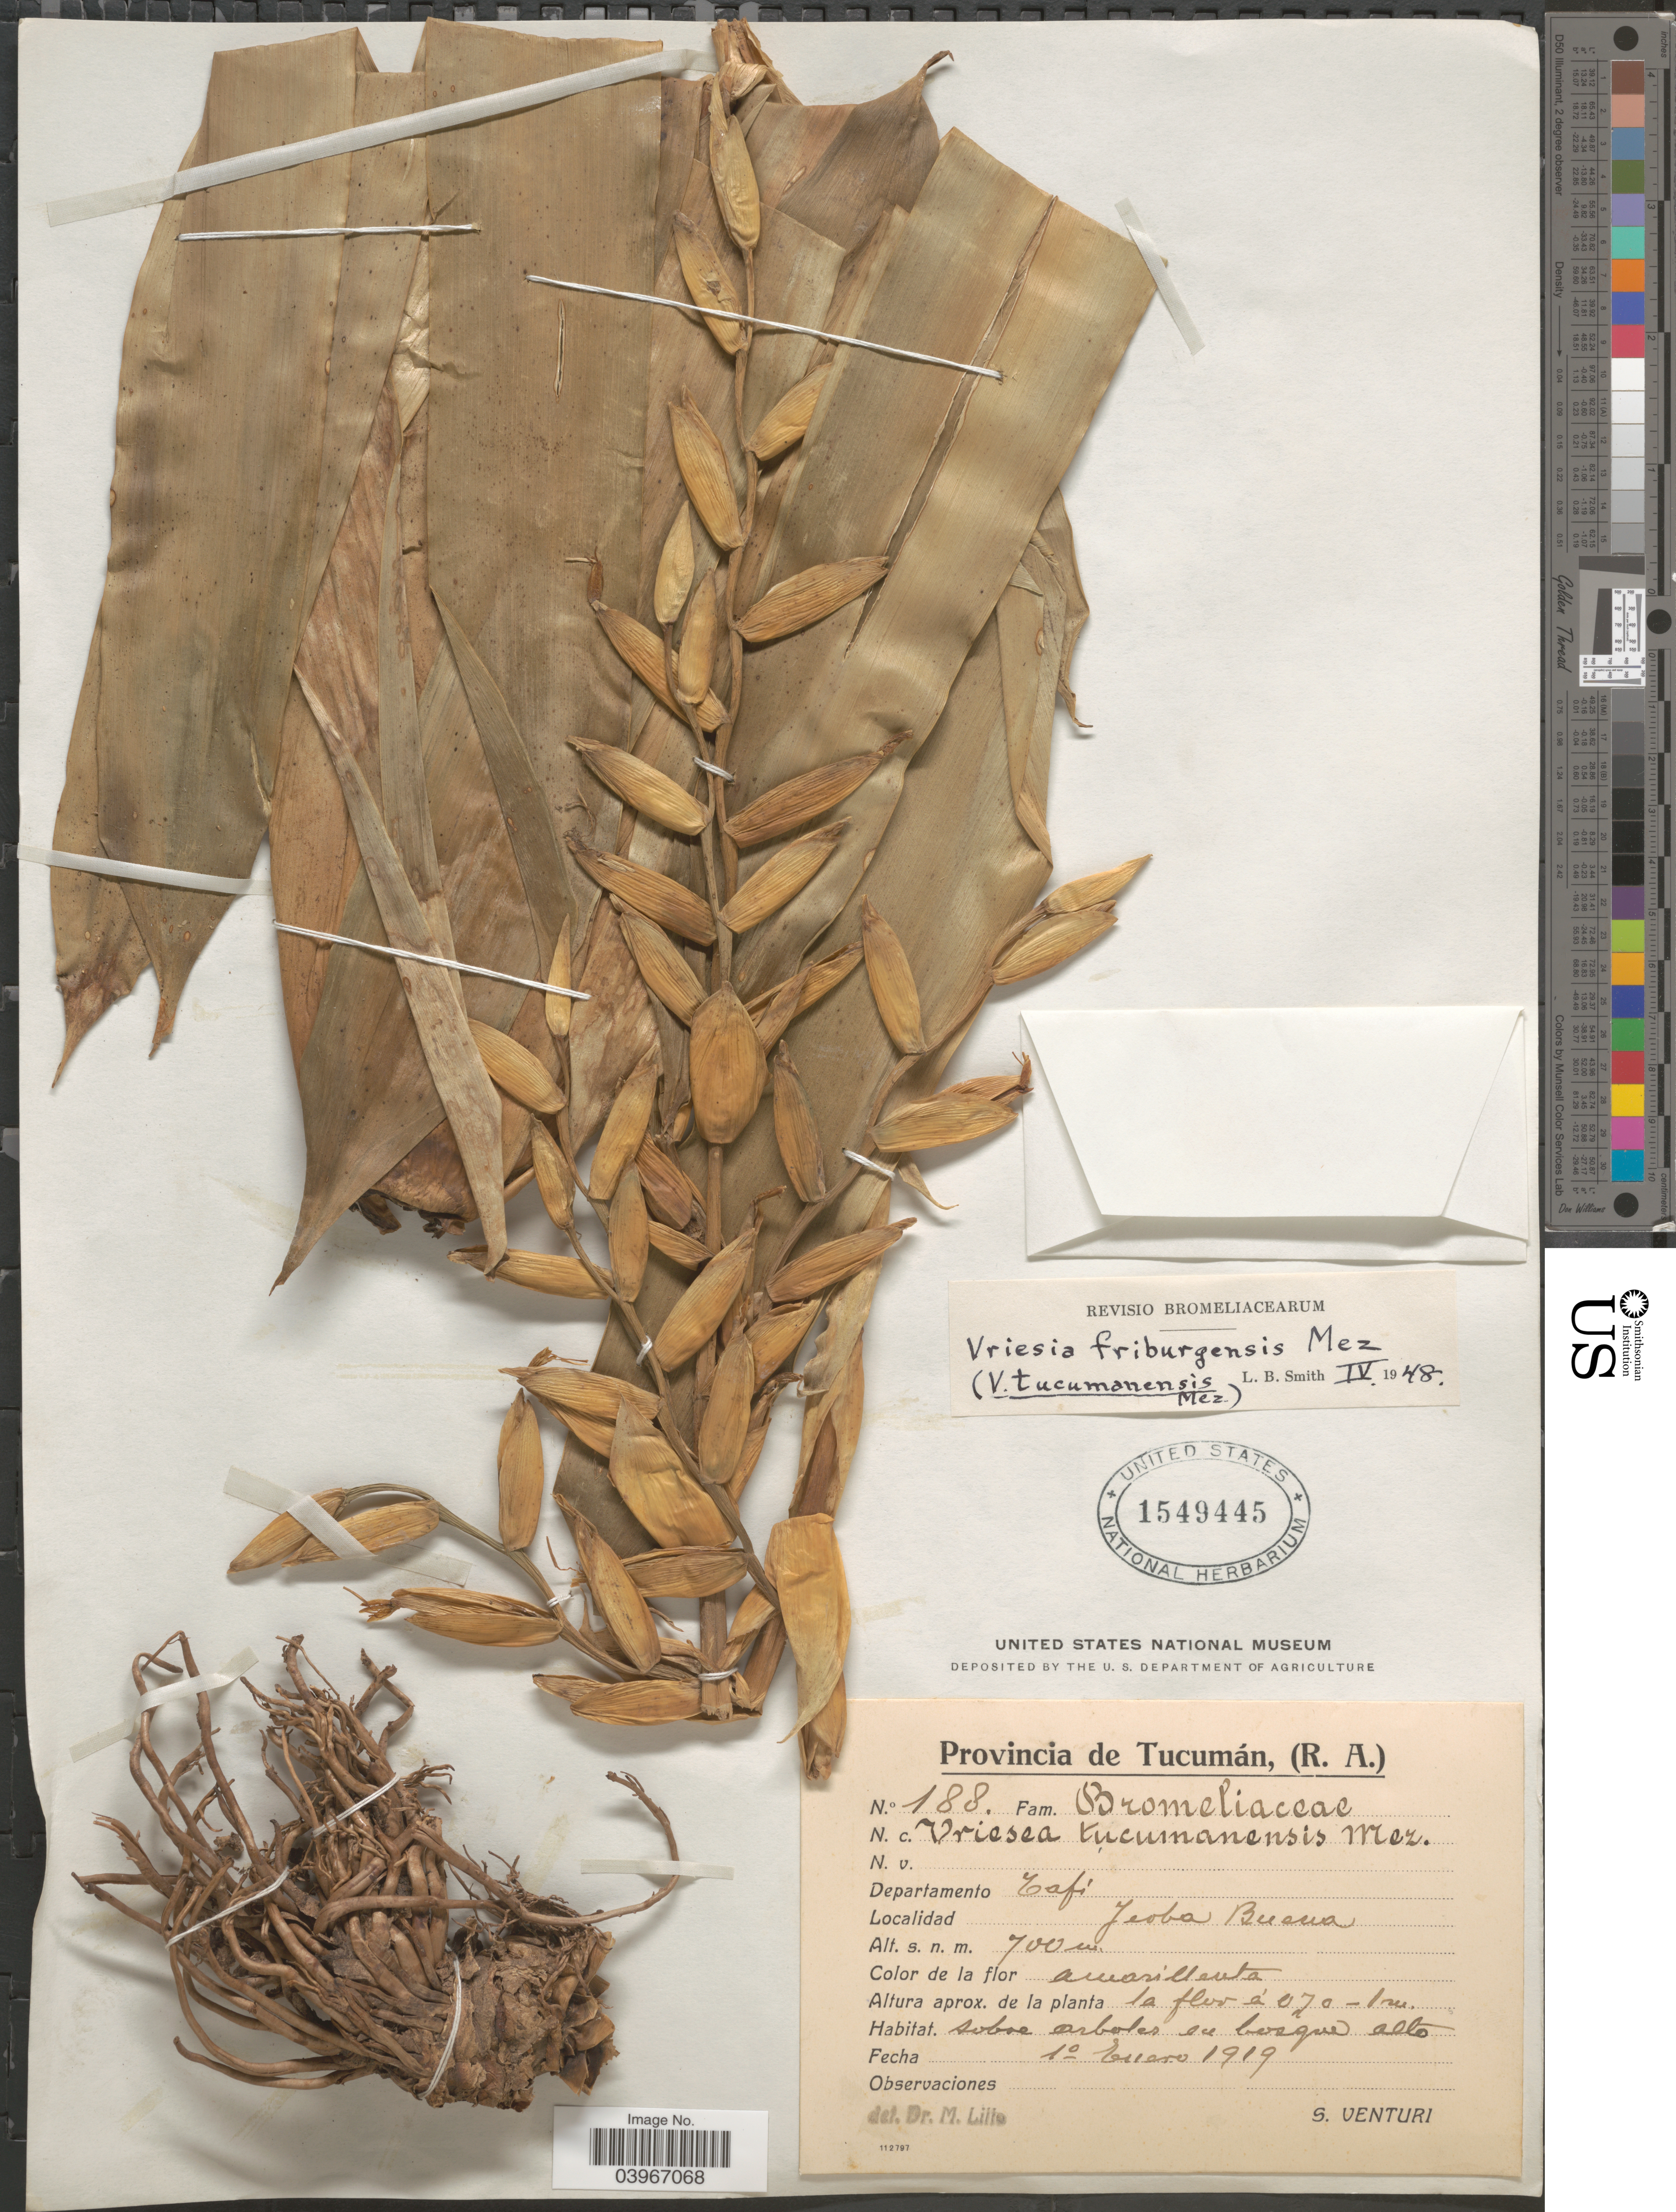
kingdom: Plantae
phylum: Tracheophyta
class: Liliopsida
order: Poales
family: Bromeliaceae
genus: Vriesea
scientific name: Vriesea friburgensis var. tucumanensis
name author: (Mez) L.B. Sm.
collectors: S. Venturi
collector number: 188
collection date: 1919-01-10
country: Argentina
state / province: Tucuman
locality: Departamento Tafi. Jeoba Buena.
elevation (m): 700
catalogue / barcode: US 1549445